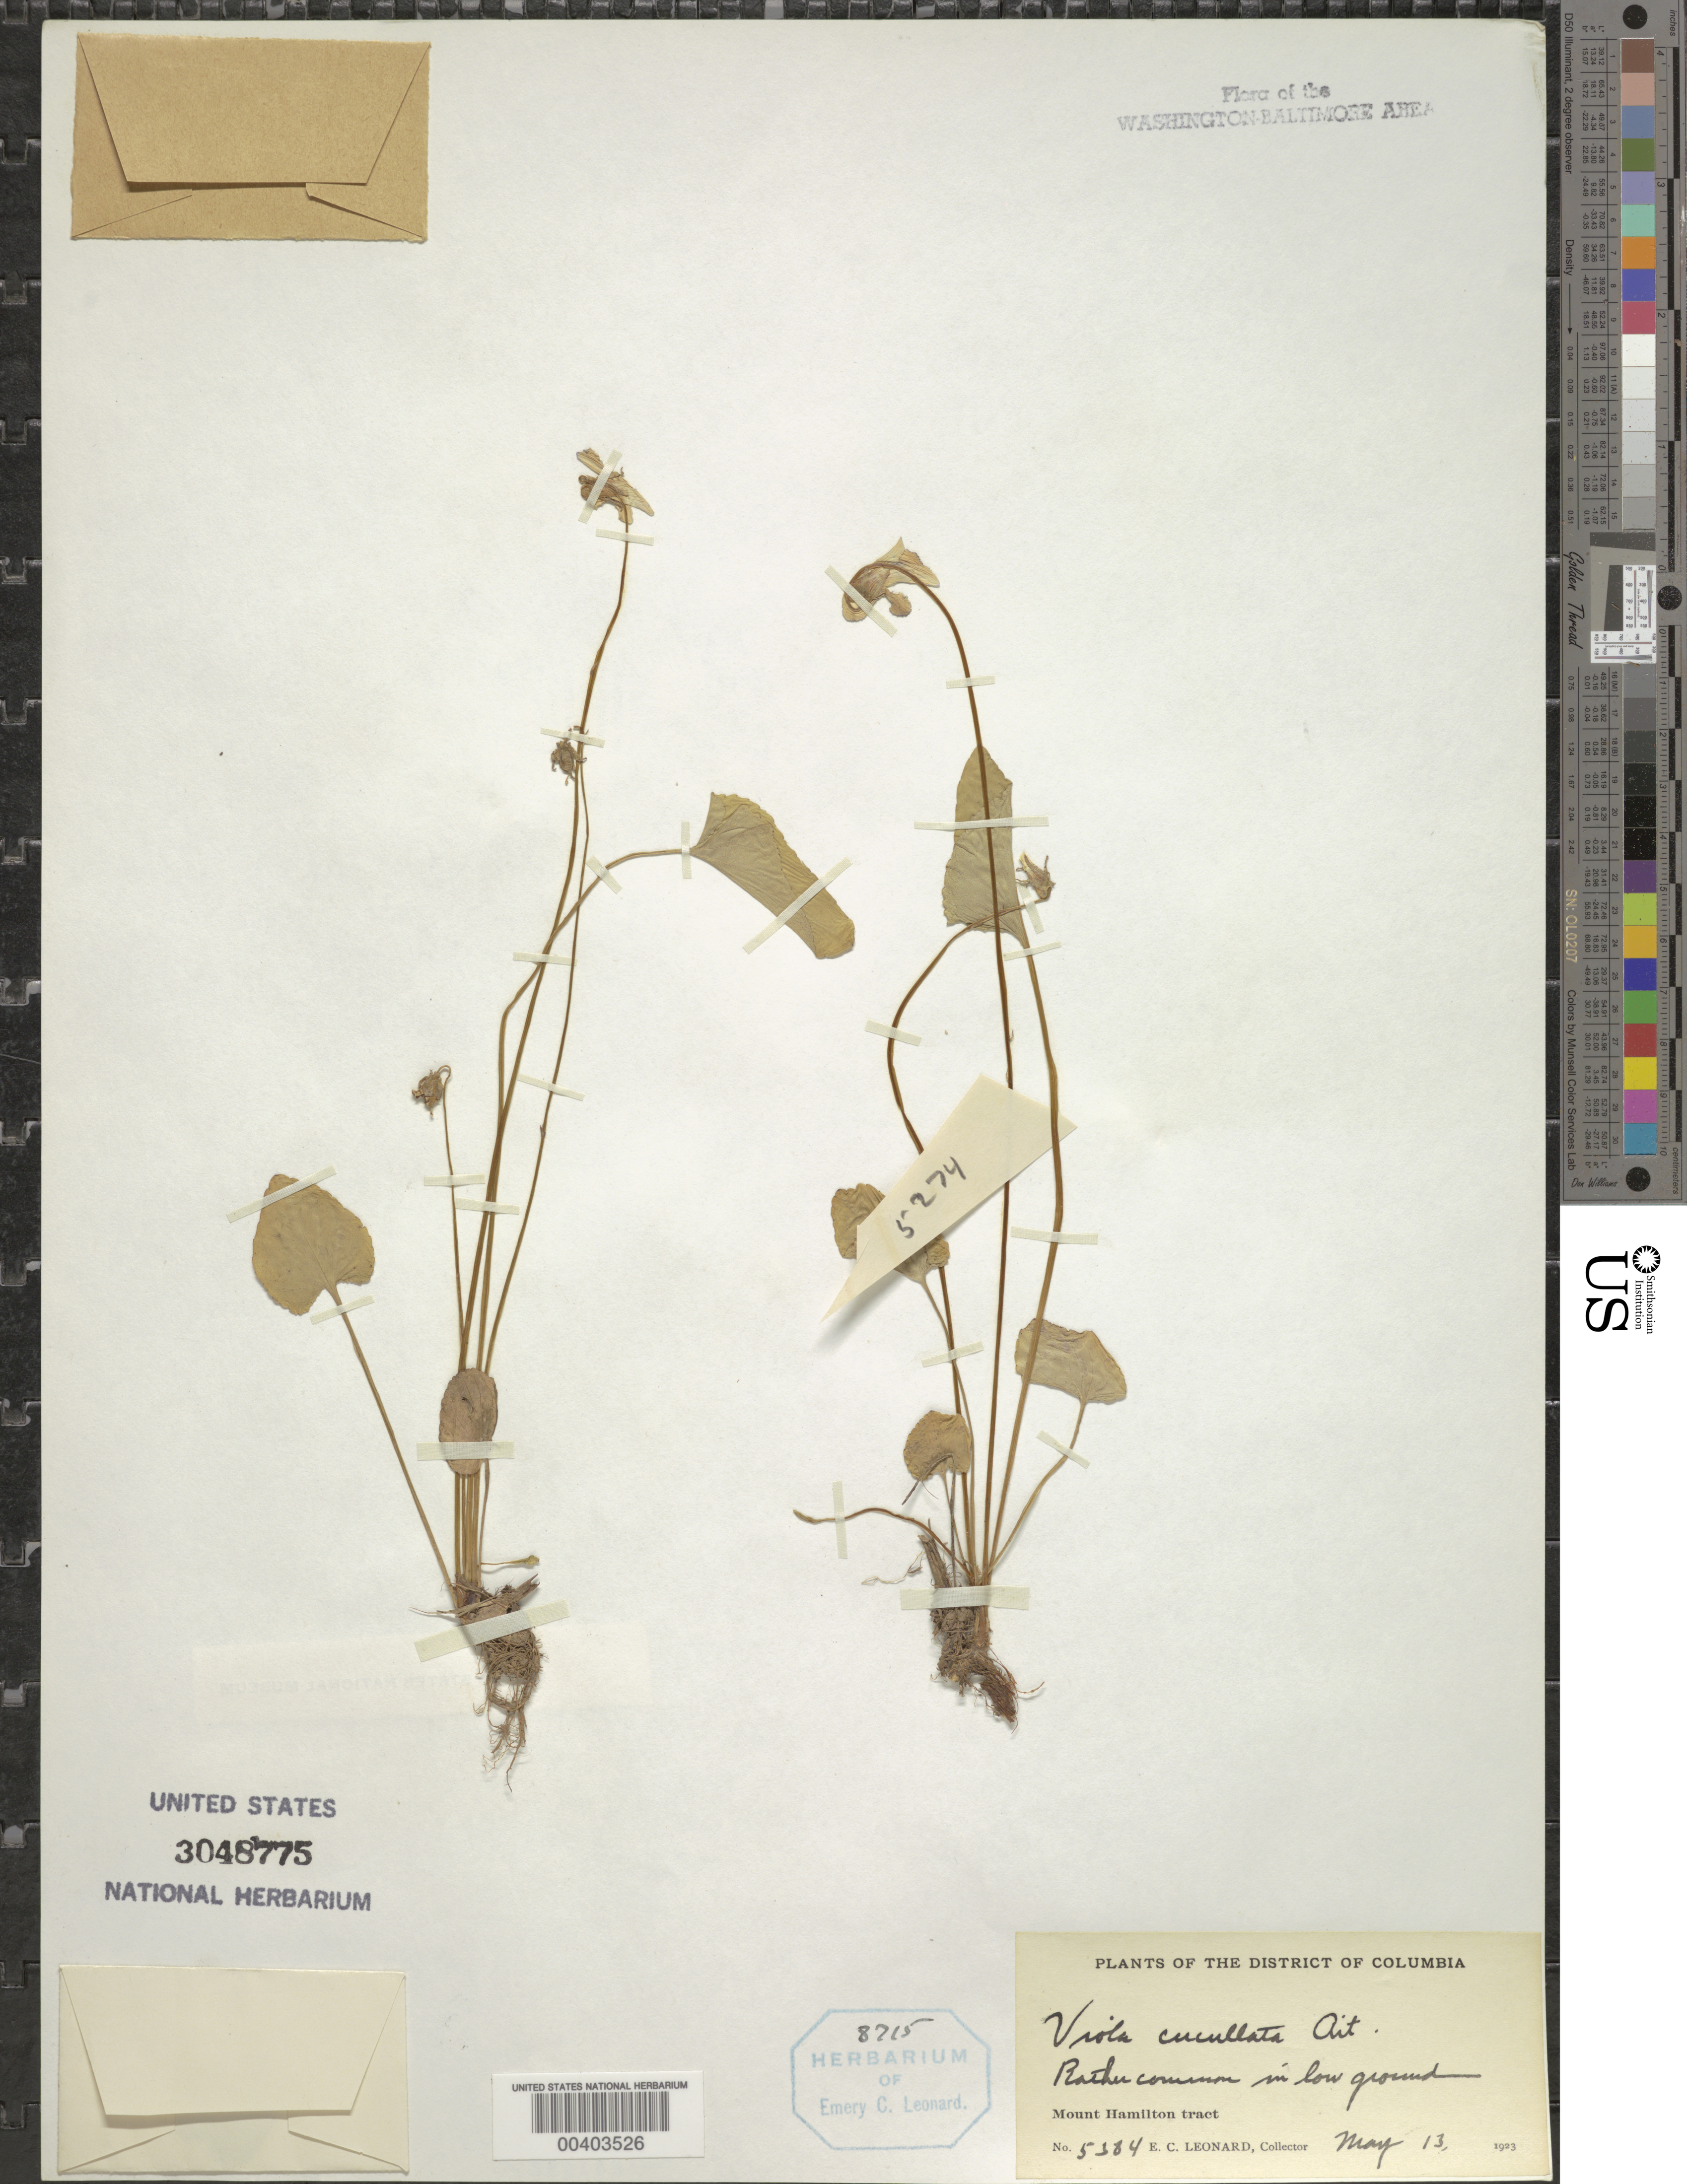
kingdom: Plantae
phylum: Tracheophyta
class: Magnoliopsida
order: Malpighiales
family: Violaceae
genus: Viola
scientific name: Viola cucullata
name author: Aiton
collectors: E. C. Leonard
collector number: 5384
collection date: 1923-05-13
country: United States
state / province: District of Columbia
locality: Mount Hamilton tract.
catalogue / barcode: US 3048775